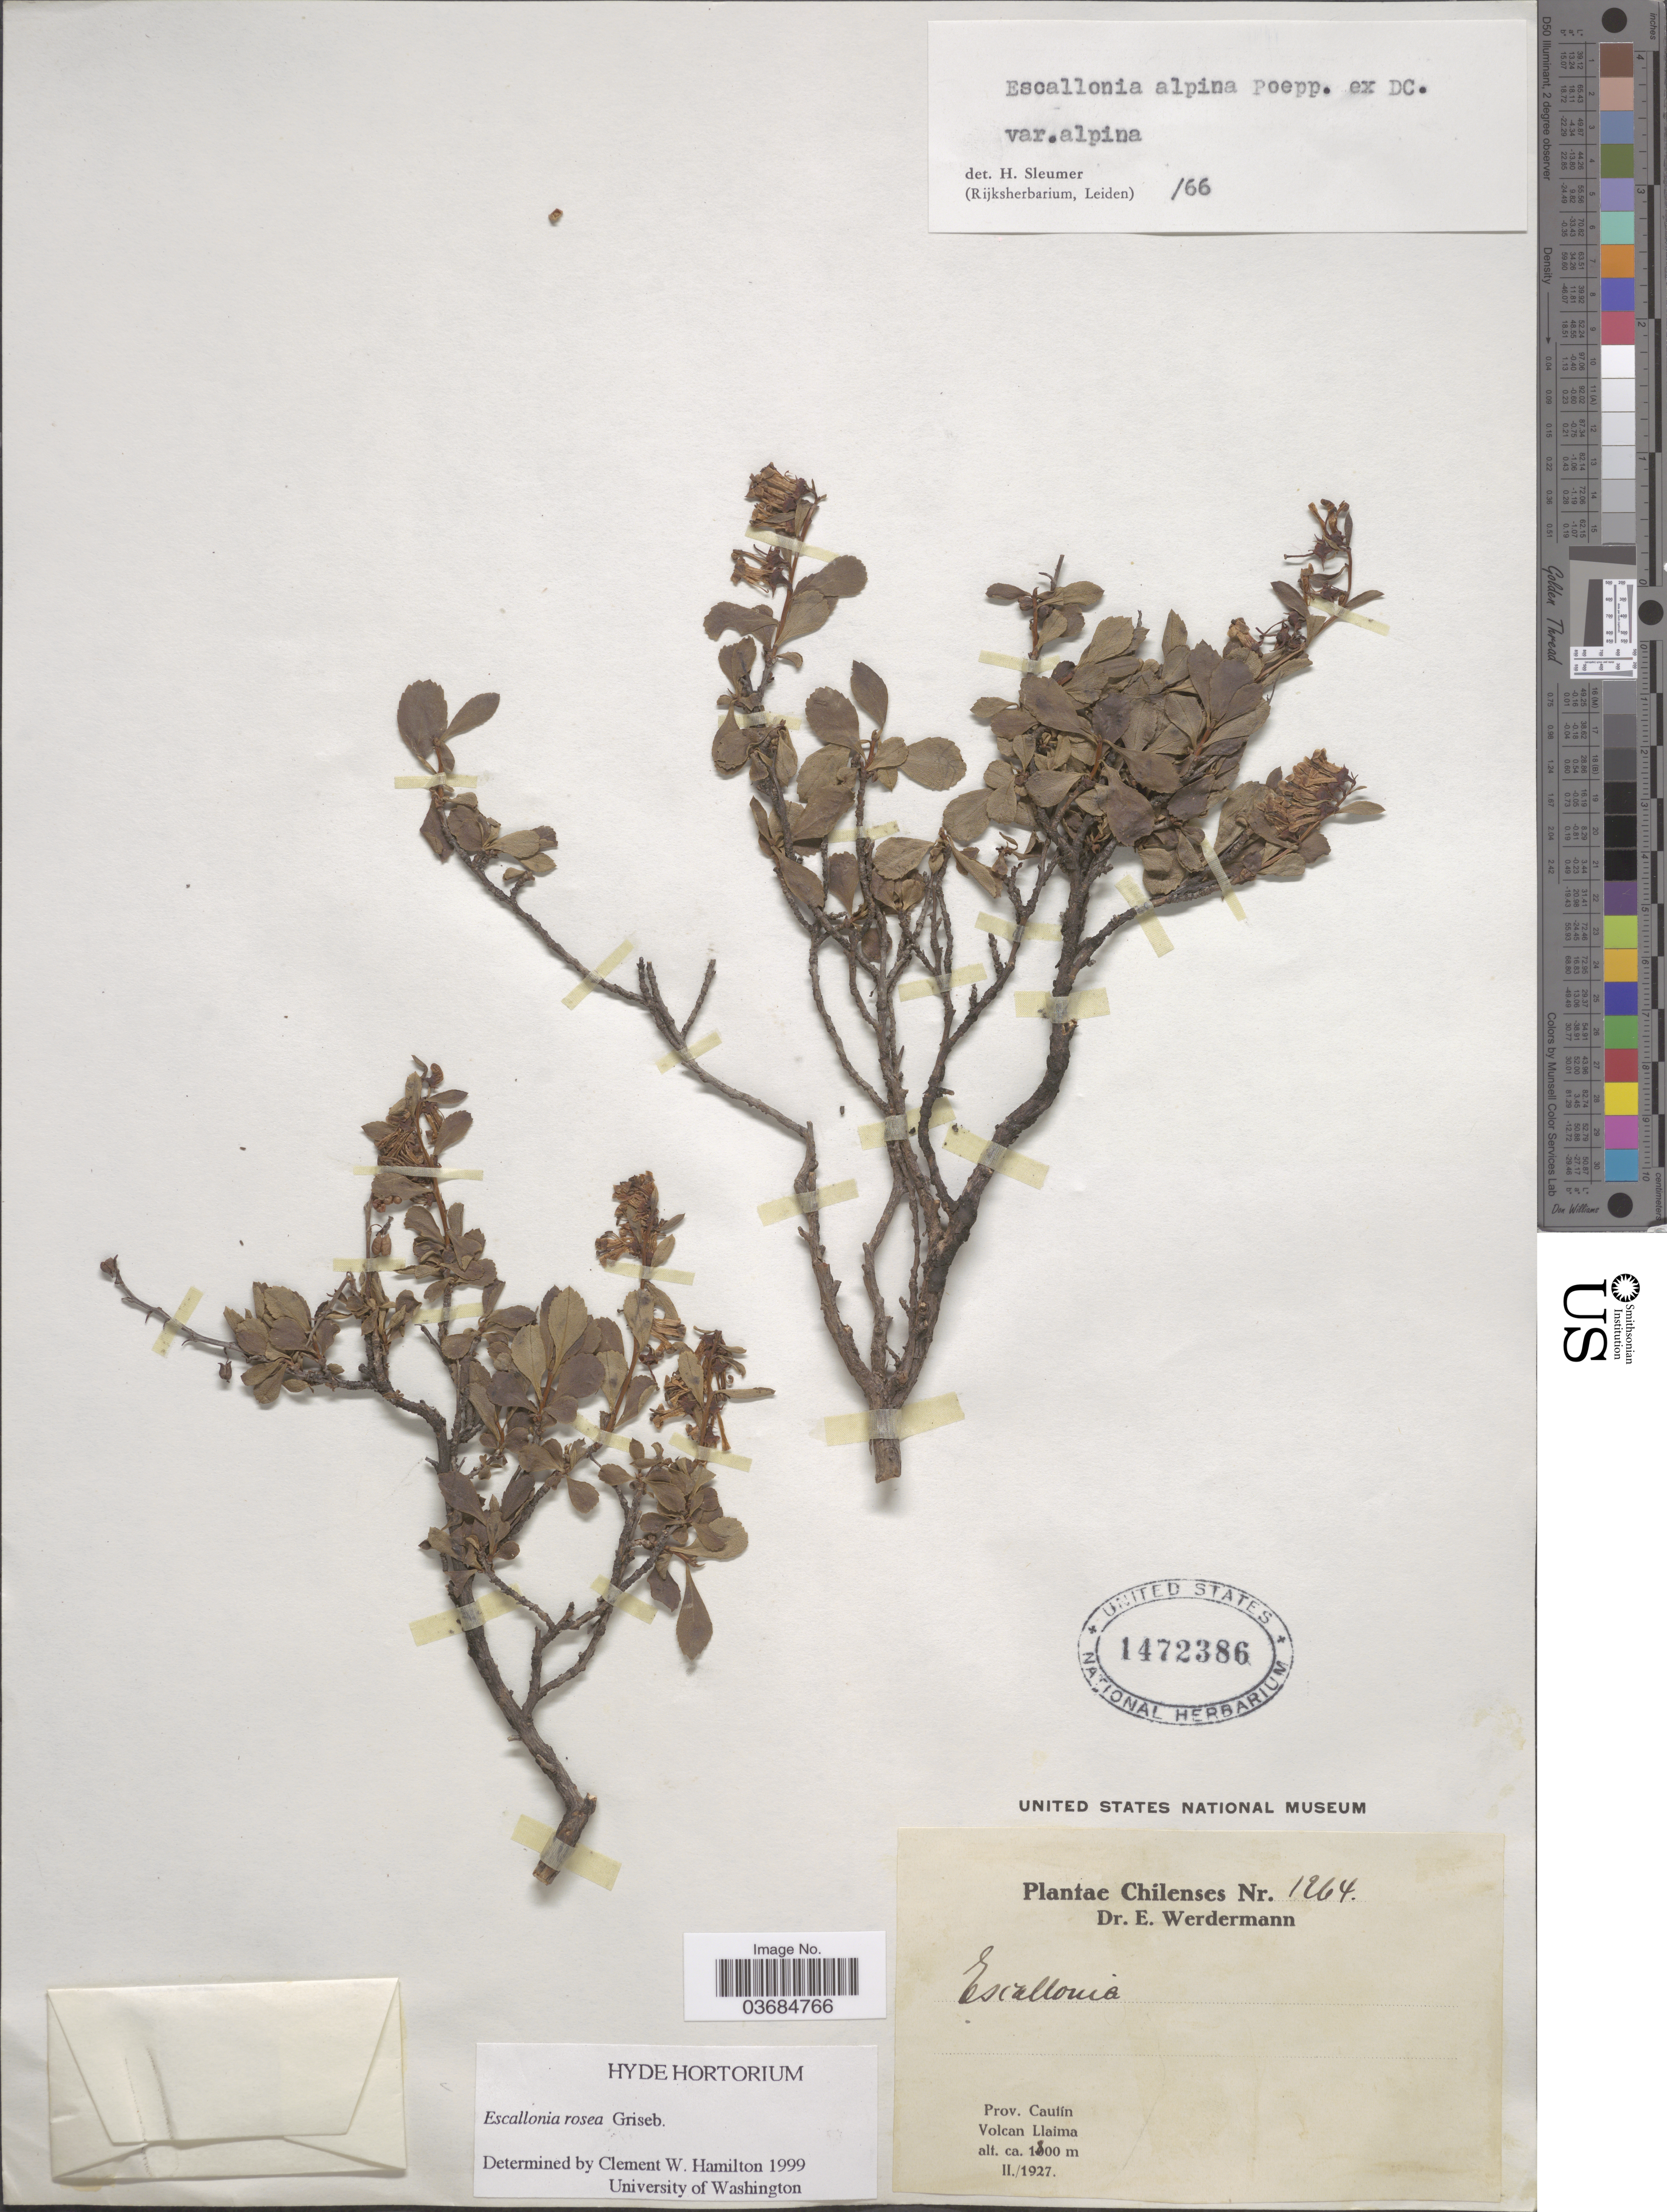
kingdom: Plantae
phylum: Tracheophyta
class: Magnoliopsida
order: Escalloniales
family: Escalloniaceae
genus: Escallonia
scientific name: Escallonia rosea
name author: Griseb.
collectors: E. Werdermann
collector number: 1264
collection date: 1927-02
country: Chile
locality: Prov. Catuín. Volcan Llaima.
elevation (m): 1300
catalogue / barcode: US 1472386